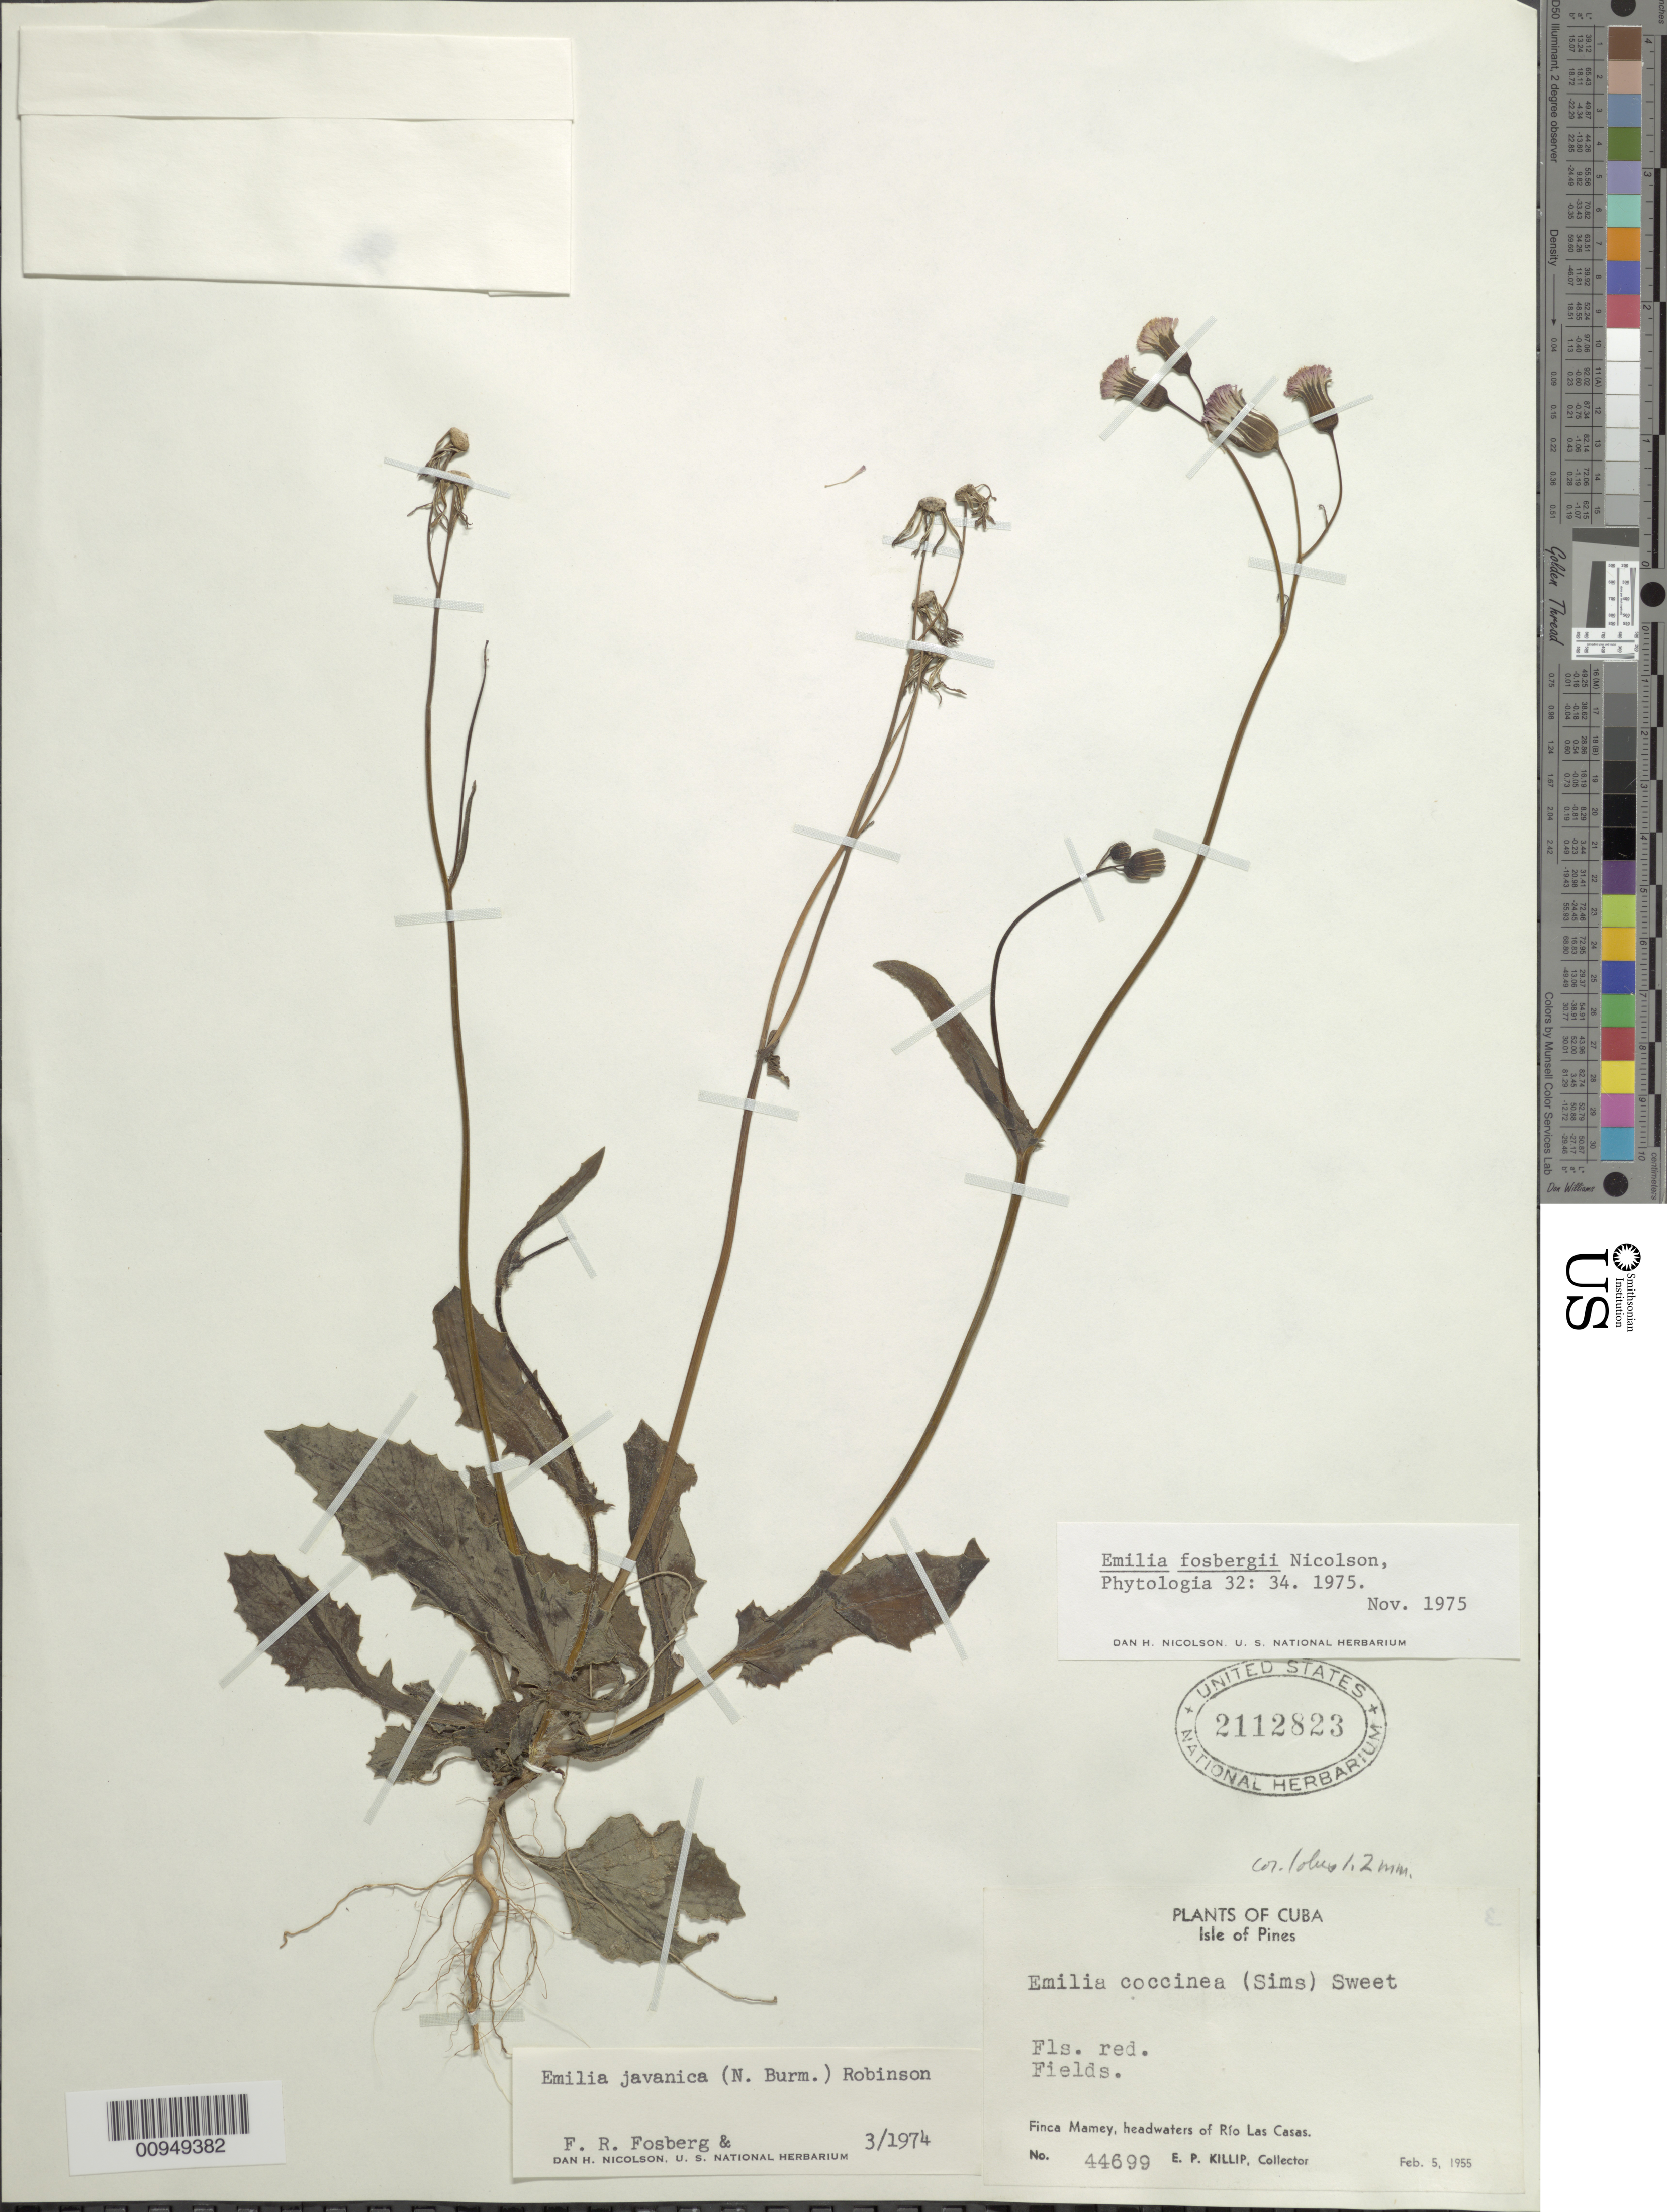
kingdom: Plantae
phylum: Tracheophyta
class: Magnoliopsida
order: Asterales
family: Asteraceae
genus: Emilia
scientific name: Emilia fosbergii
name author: Nicolson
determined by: Nicolson, Dan H.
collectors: E. P. Killip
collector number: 44699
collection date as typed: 05 Feb 1955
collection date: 1955-02-05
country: Cuba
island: Isla de la Juventud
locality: fields, Finca Mamey, headwaters of Río Las Casas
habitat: Fields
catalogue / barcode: US 2112823